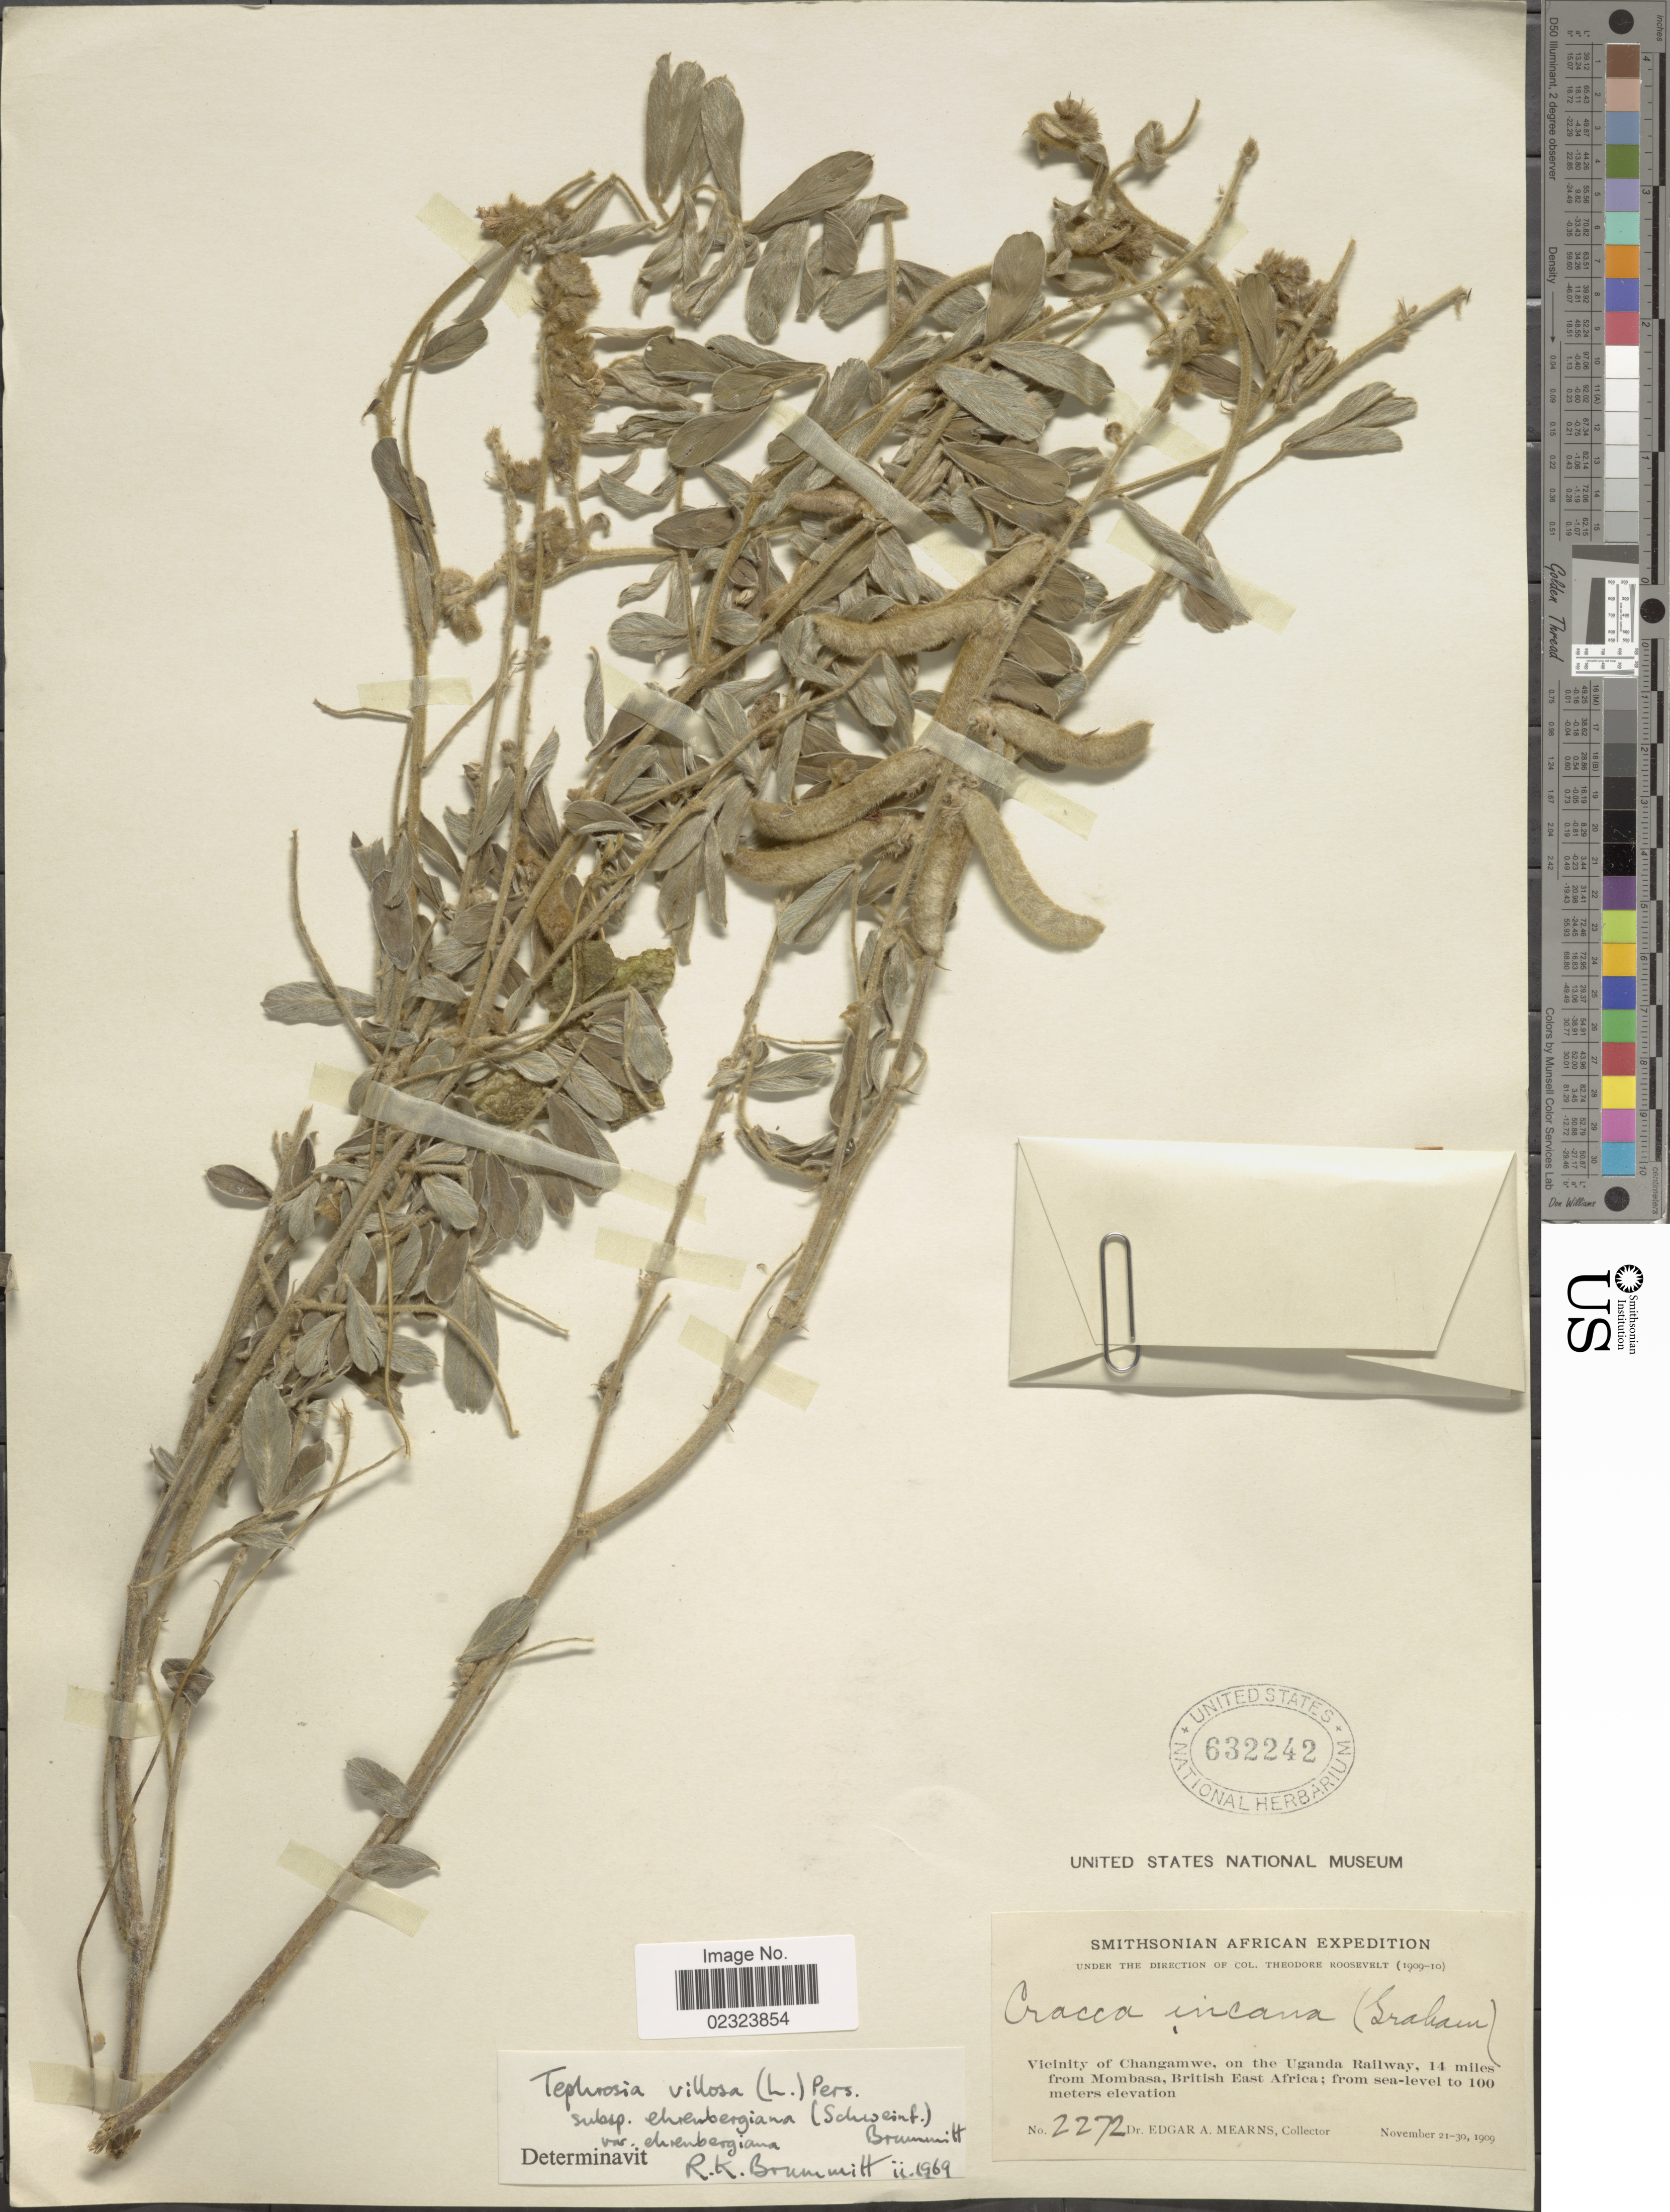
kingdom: Plantae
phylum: Tracheophyta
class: Magnoliopsida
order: Fabales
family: Fabaceae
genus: Tephrosia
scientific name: Tephrosia villosa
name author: Pers.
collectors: E. A. Mearns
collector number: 2272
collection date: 1909-11-21/1909-11-30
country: Kenya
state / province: Mombasa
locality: Vicinity of Changamwe, on the Uganda Railway, 14 miles from Mombasa, British East Africa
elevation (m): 100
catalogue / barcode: US 632242